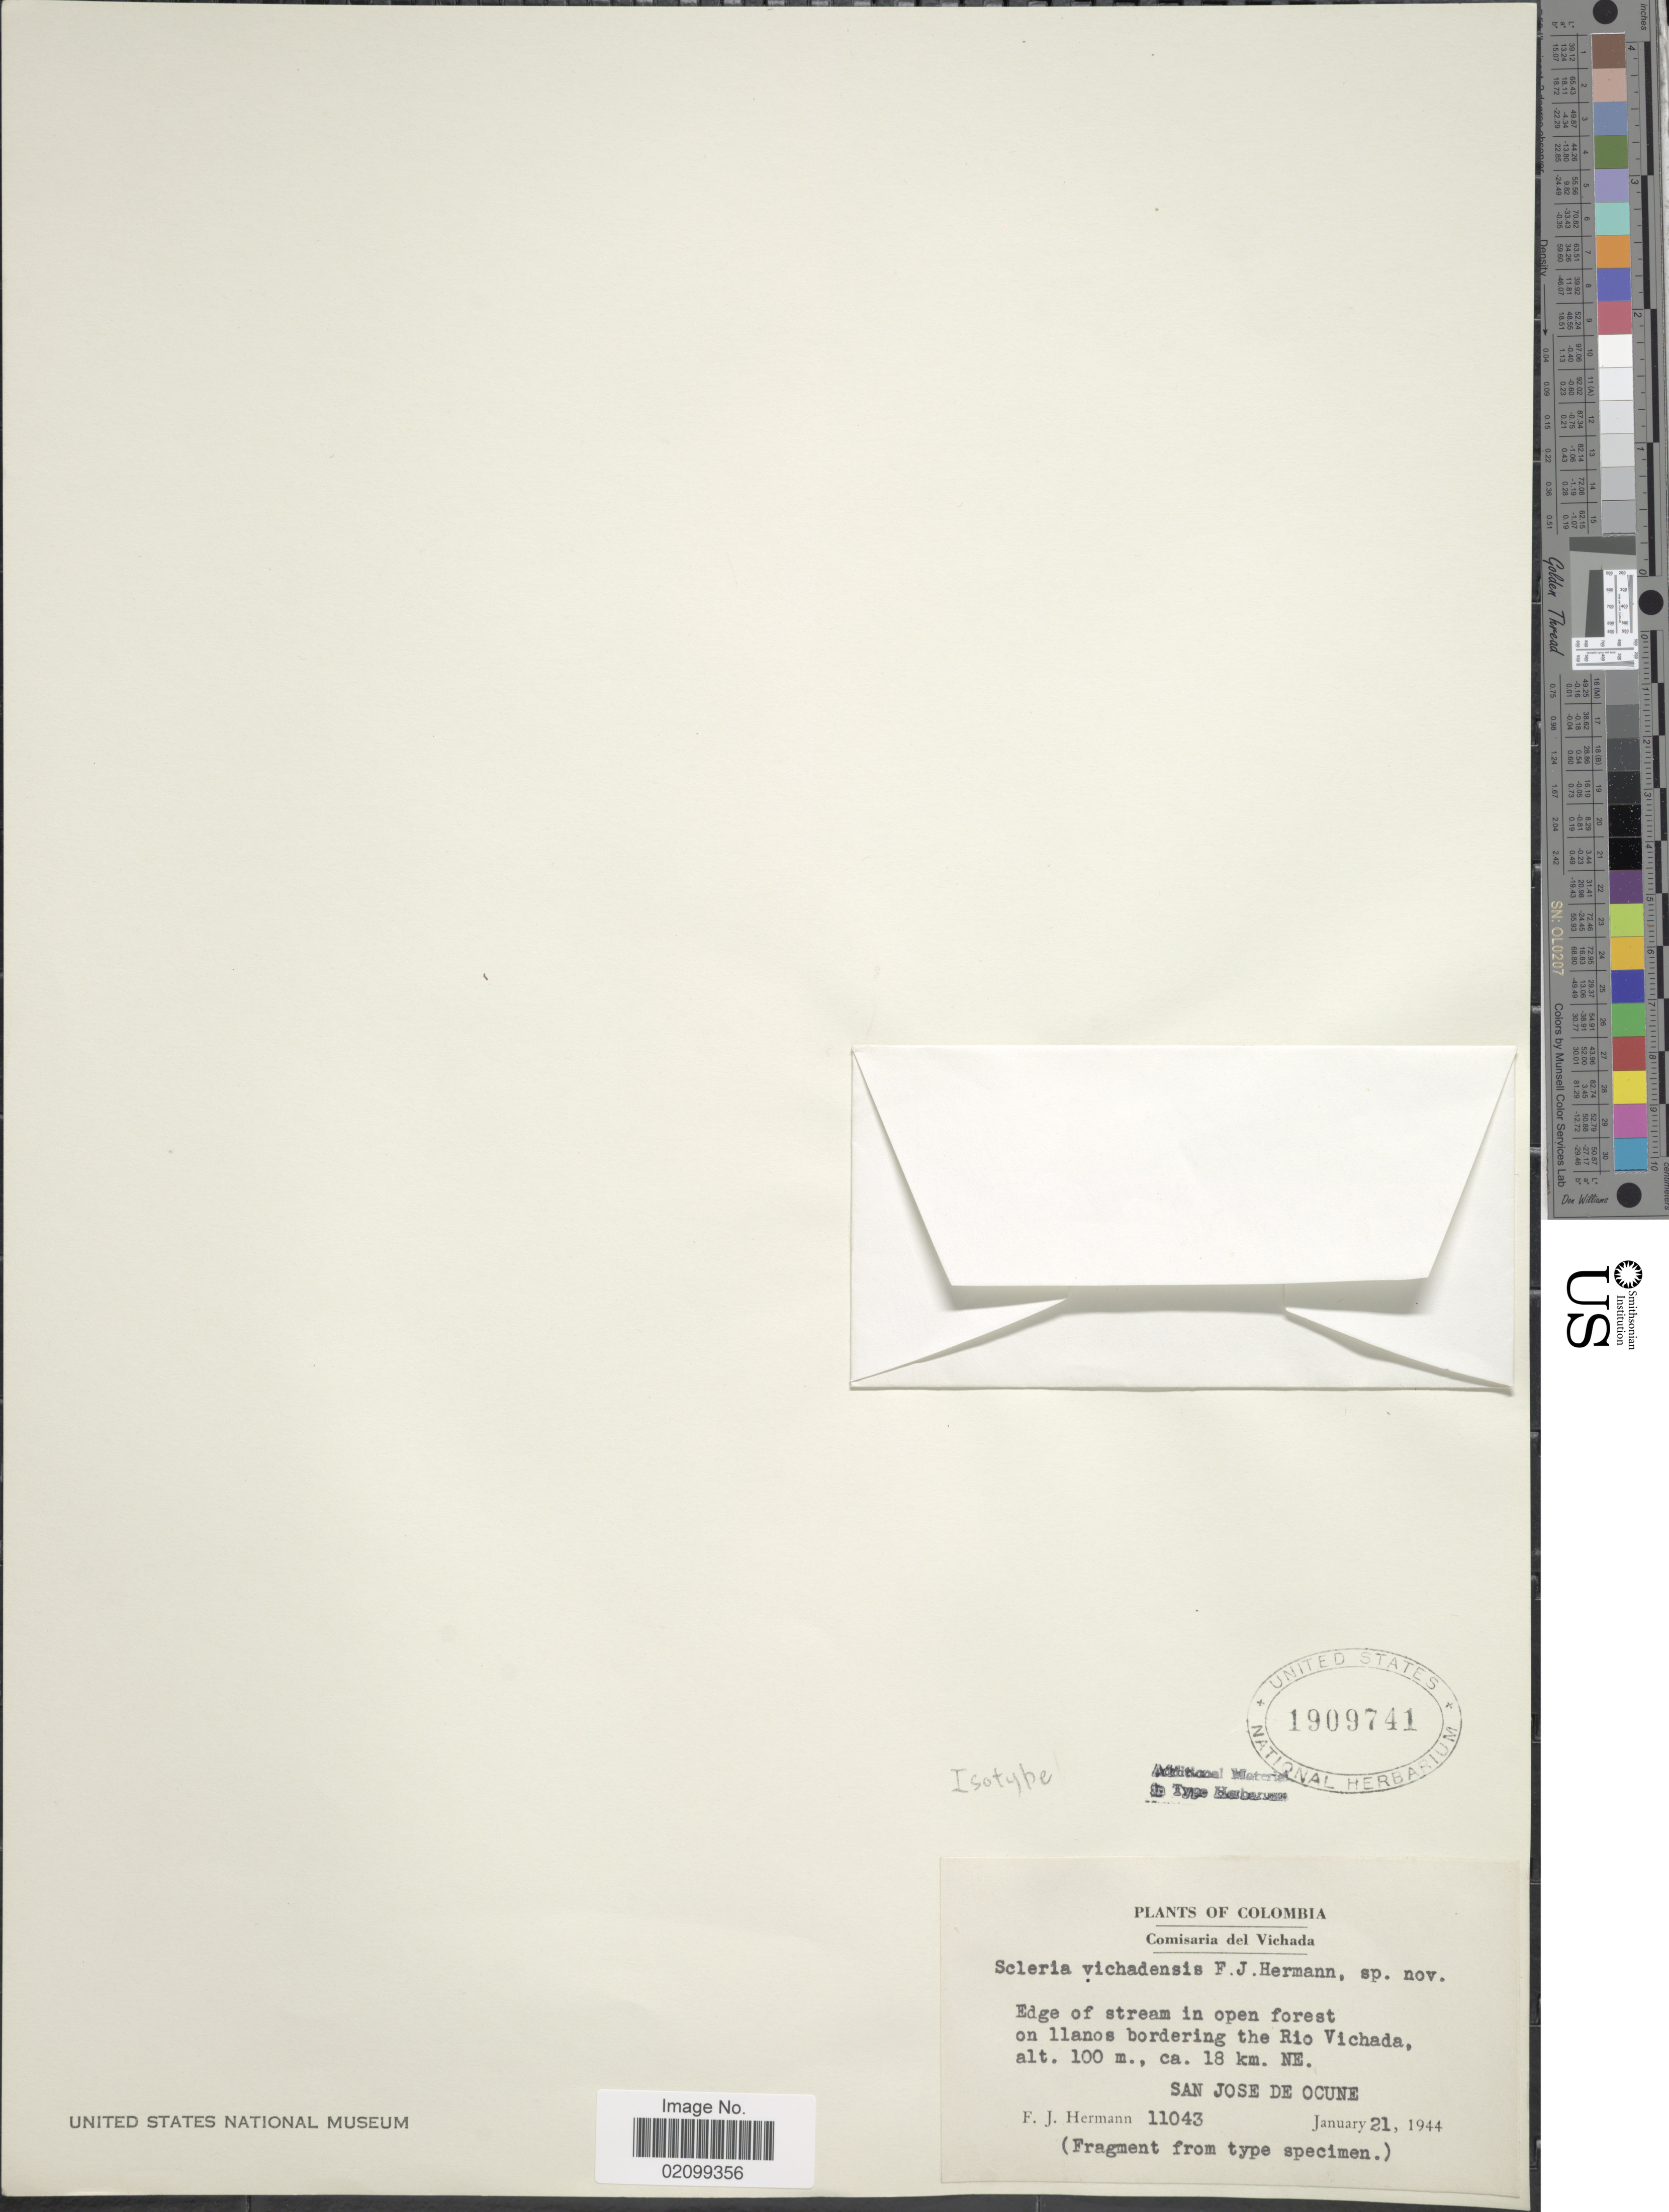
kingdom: Plantae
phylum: Tracheophyta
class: Liliopsida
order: Poales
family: Cyperaceae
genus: Scleria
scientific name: Scleria vichadensis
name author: F.J. Herm.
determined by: Strong, Mark T., (BOT), Smithsonian Institution - National Museum of Natural History (UNITED STATES)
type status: Isotype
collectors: F. J. Hermann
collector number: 11043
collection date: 1944-11-21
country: Colombia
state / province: Vichada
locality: Comisario del Vichada. Edge of stream in open forest on llanos bordering the Rio Vichada. ca. 18 km. NE. San Jose de Ocune.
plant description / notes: Fragmentary material from "type specimen" [presumably the US holotype?]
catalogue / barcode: US 1909741